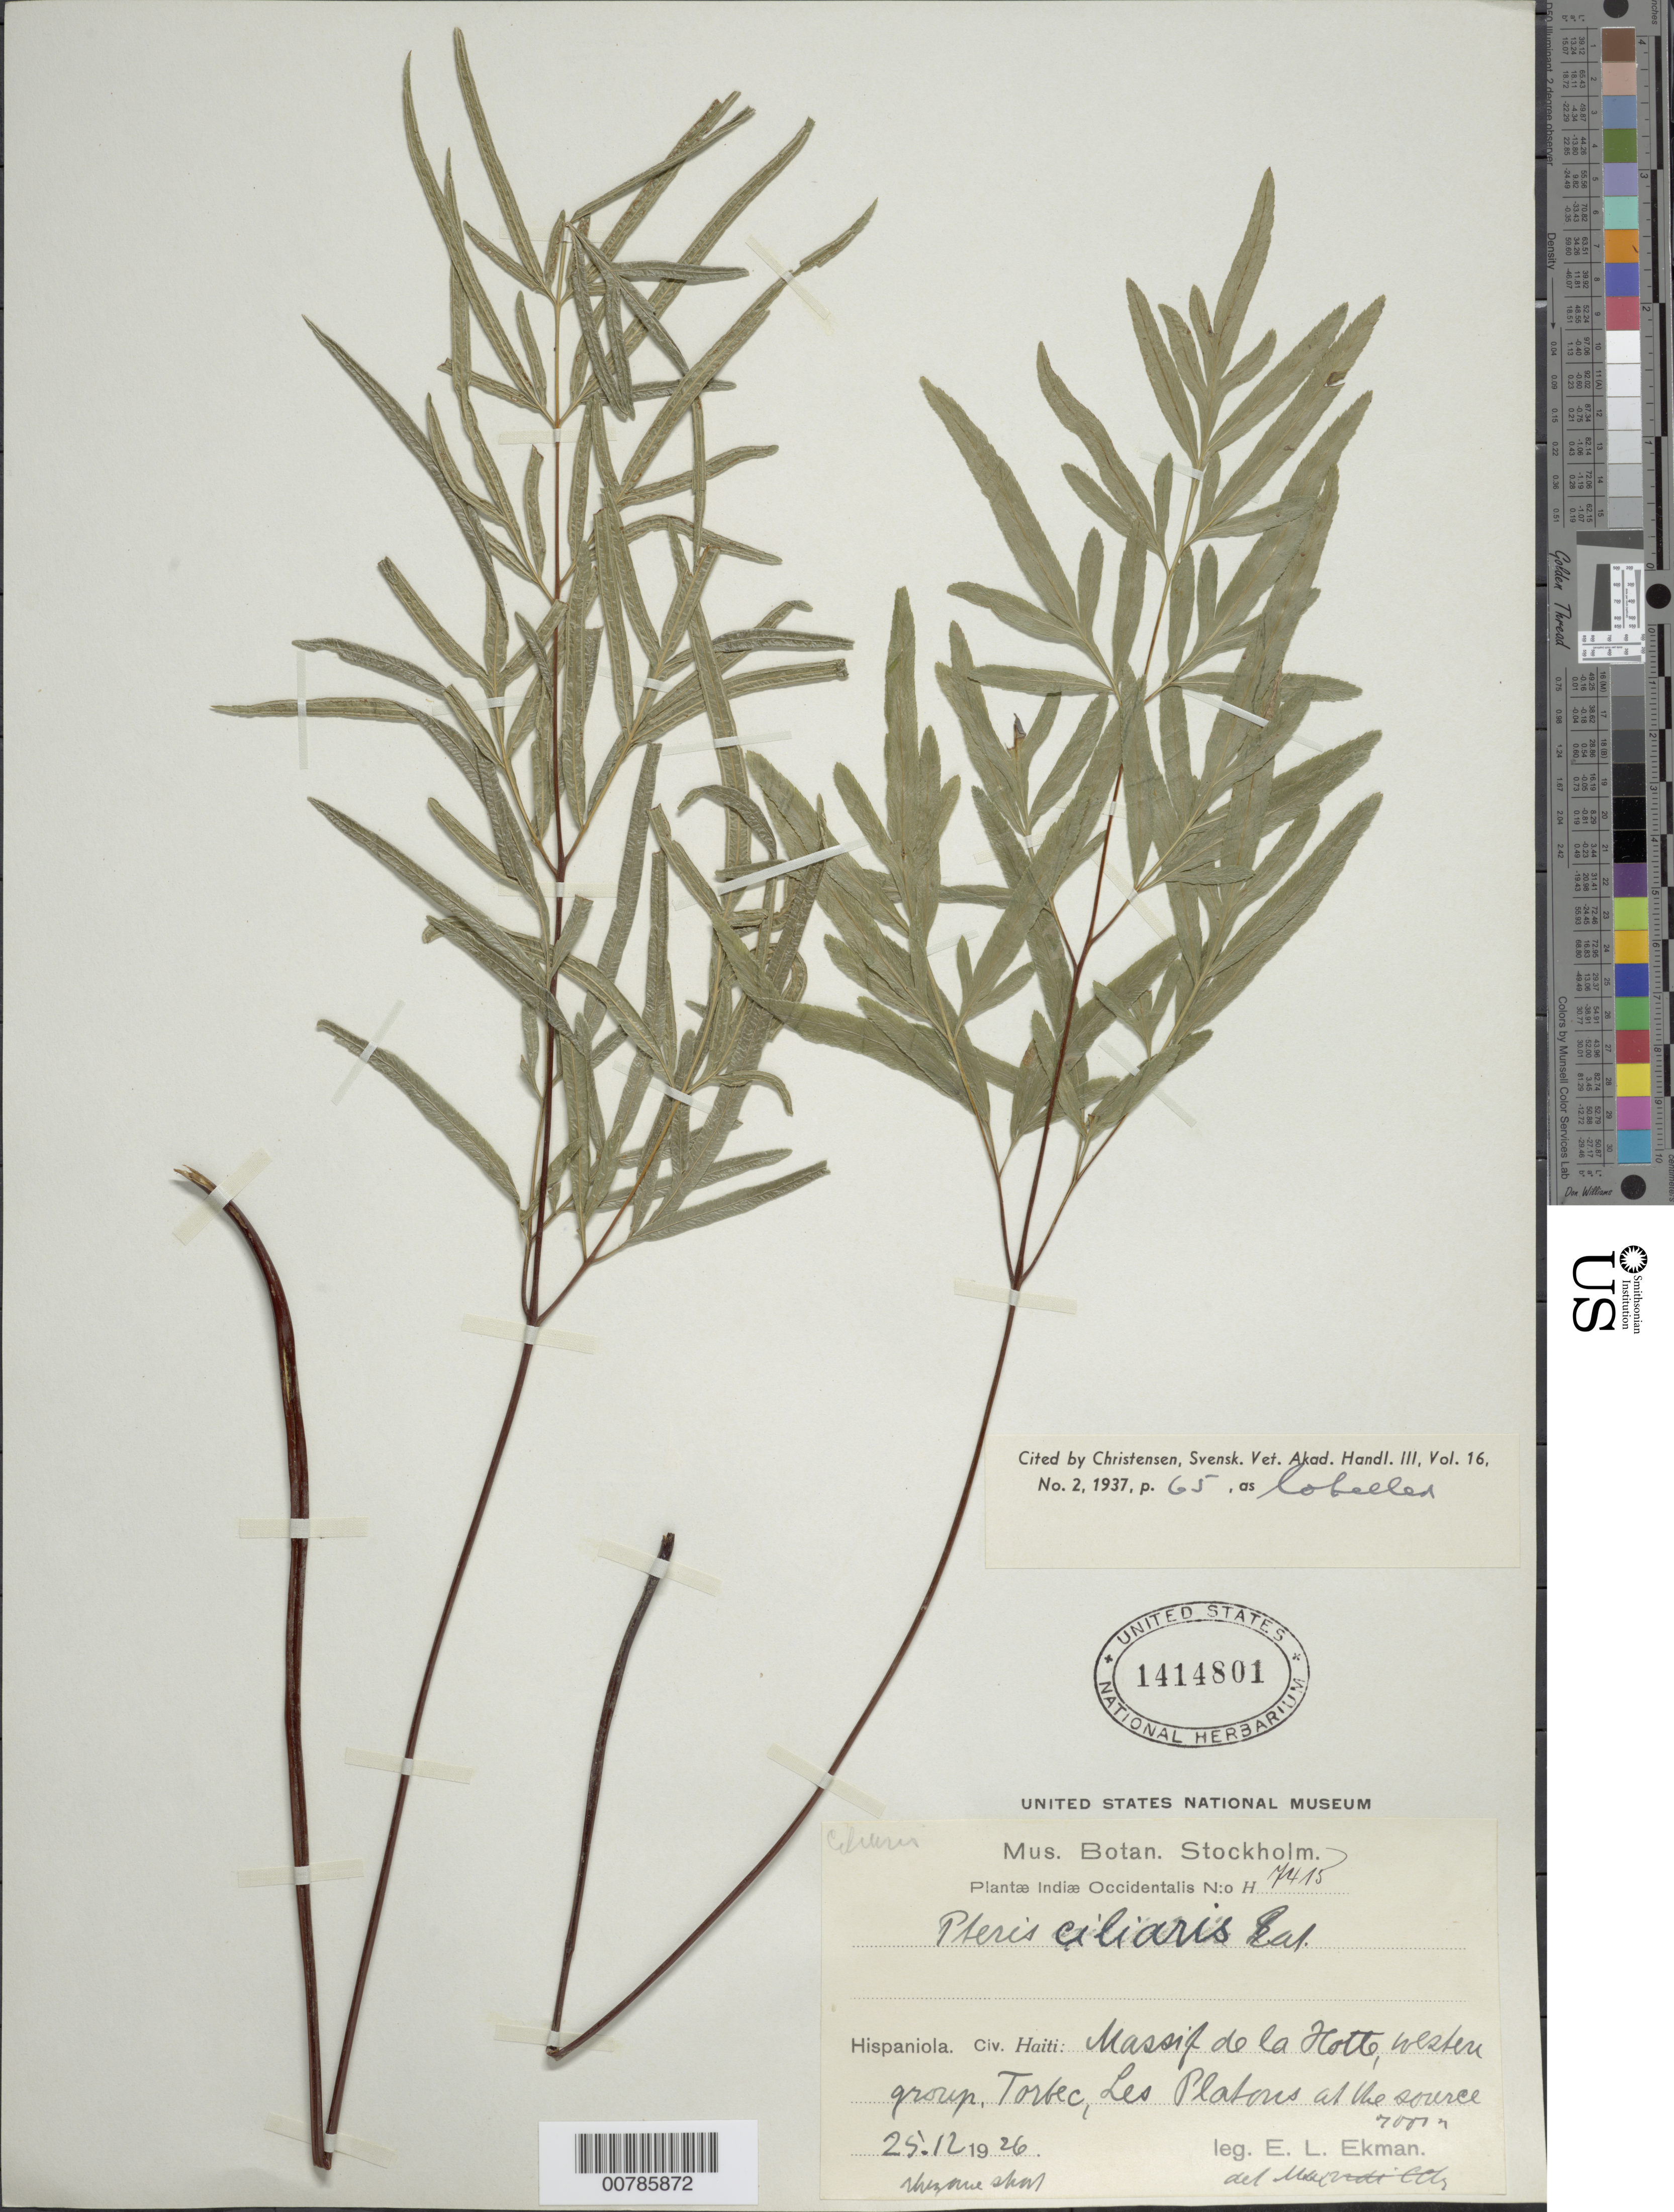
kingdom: Plantae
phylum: Tracheophyta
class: Polypodiopsida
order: Polypodiales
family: Pteridaceae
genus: Pteris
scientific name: Pteris ciliaris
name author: D.C. Eaton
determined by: Christensen, C. F. A.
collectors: E. L. Ekman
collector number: H 7415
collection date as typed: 25 Dec 1926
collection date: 1926-12-25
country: Haiti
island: Hispaniola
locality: Massif de la Hotte, western group, Torbec, Les Platons, at the source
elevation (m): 700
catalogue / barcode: US 1414801